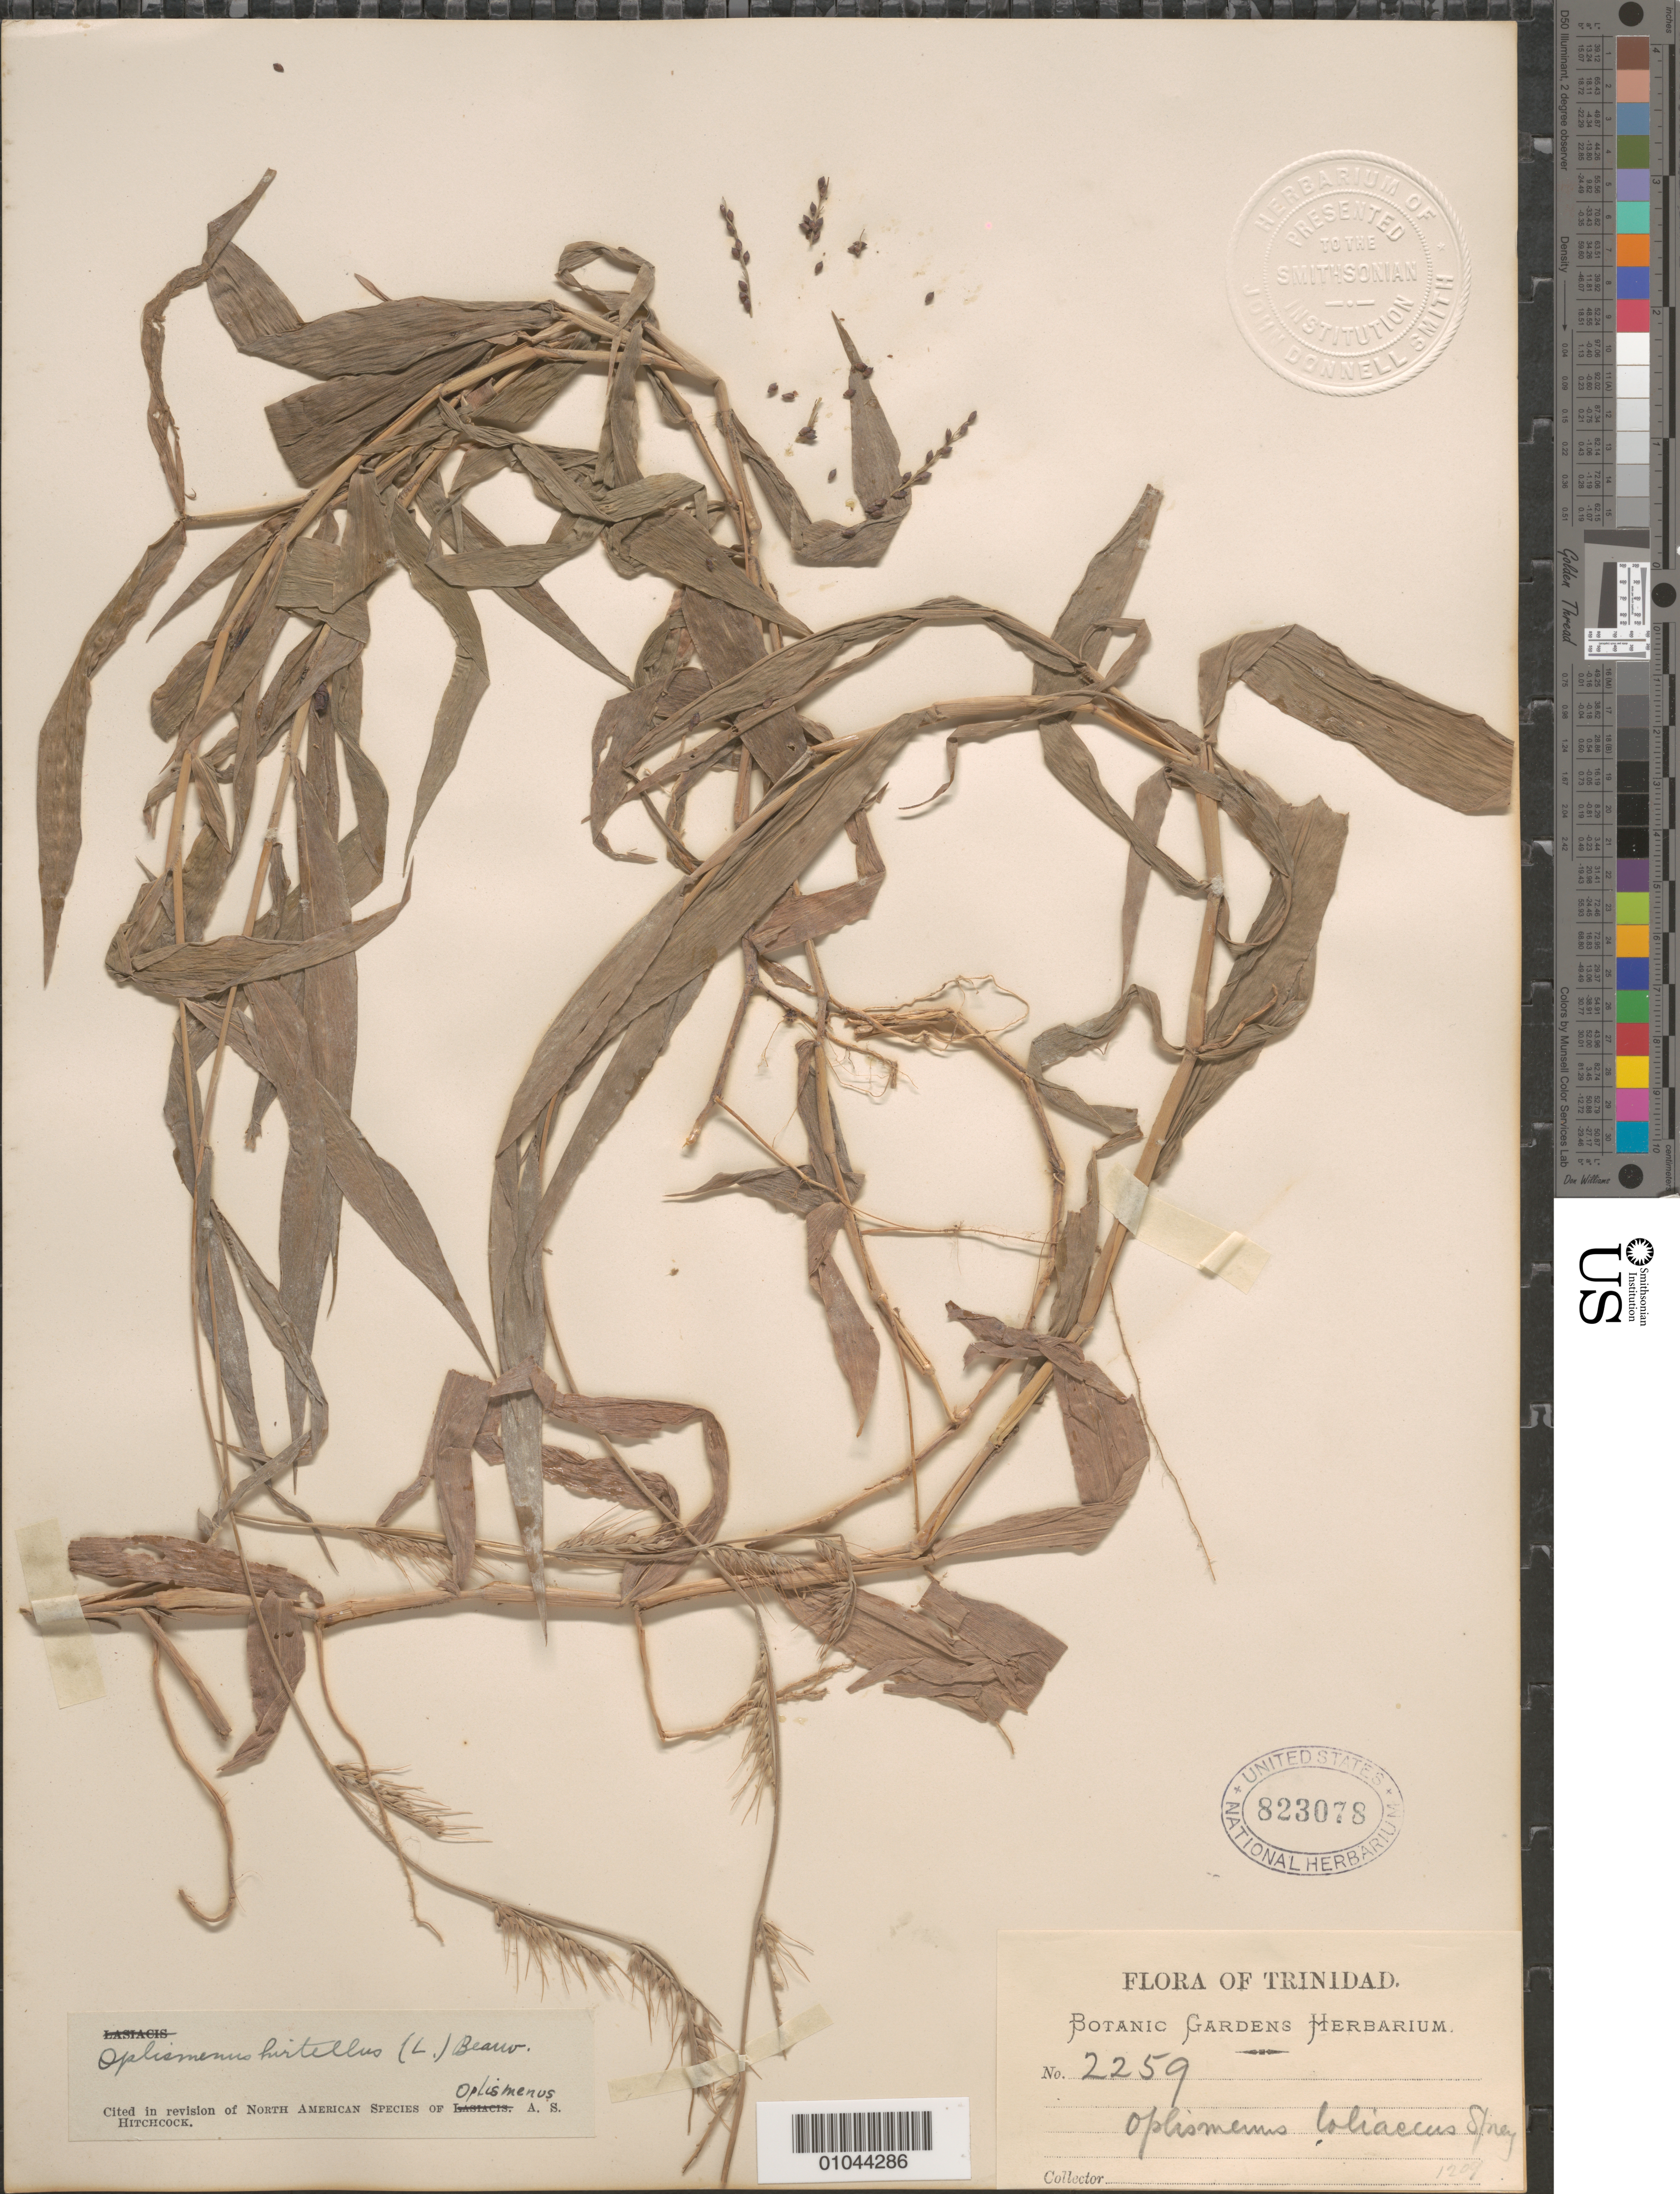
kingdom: Plantae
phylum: Tracheophyta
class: Liliopsida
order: Poales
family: Poaceae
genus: Oplismenus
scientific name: Oplismenus hirtellus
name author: (L.) P. Beauv.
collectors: Botanic Gardens Herbarium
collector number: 2259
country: Trinidad and Tobago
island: Trinidad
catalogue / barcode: US 823078